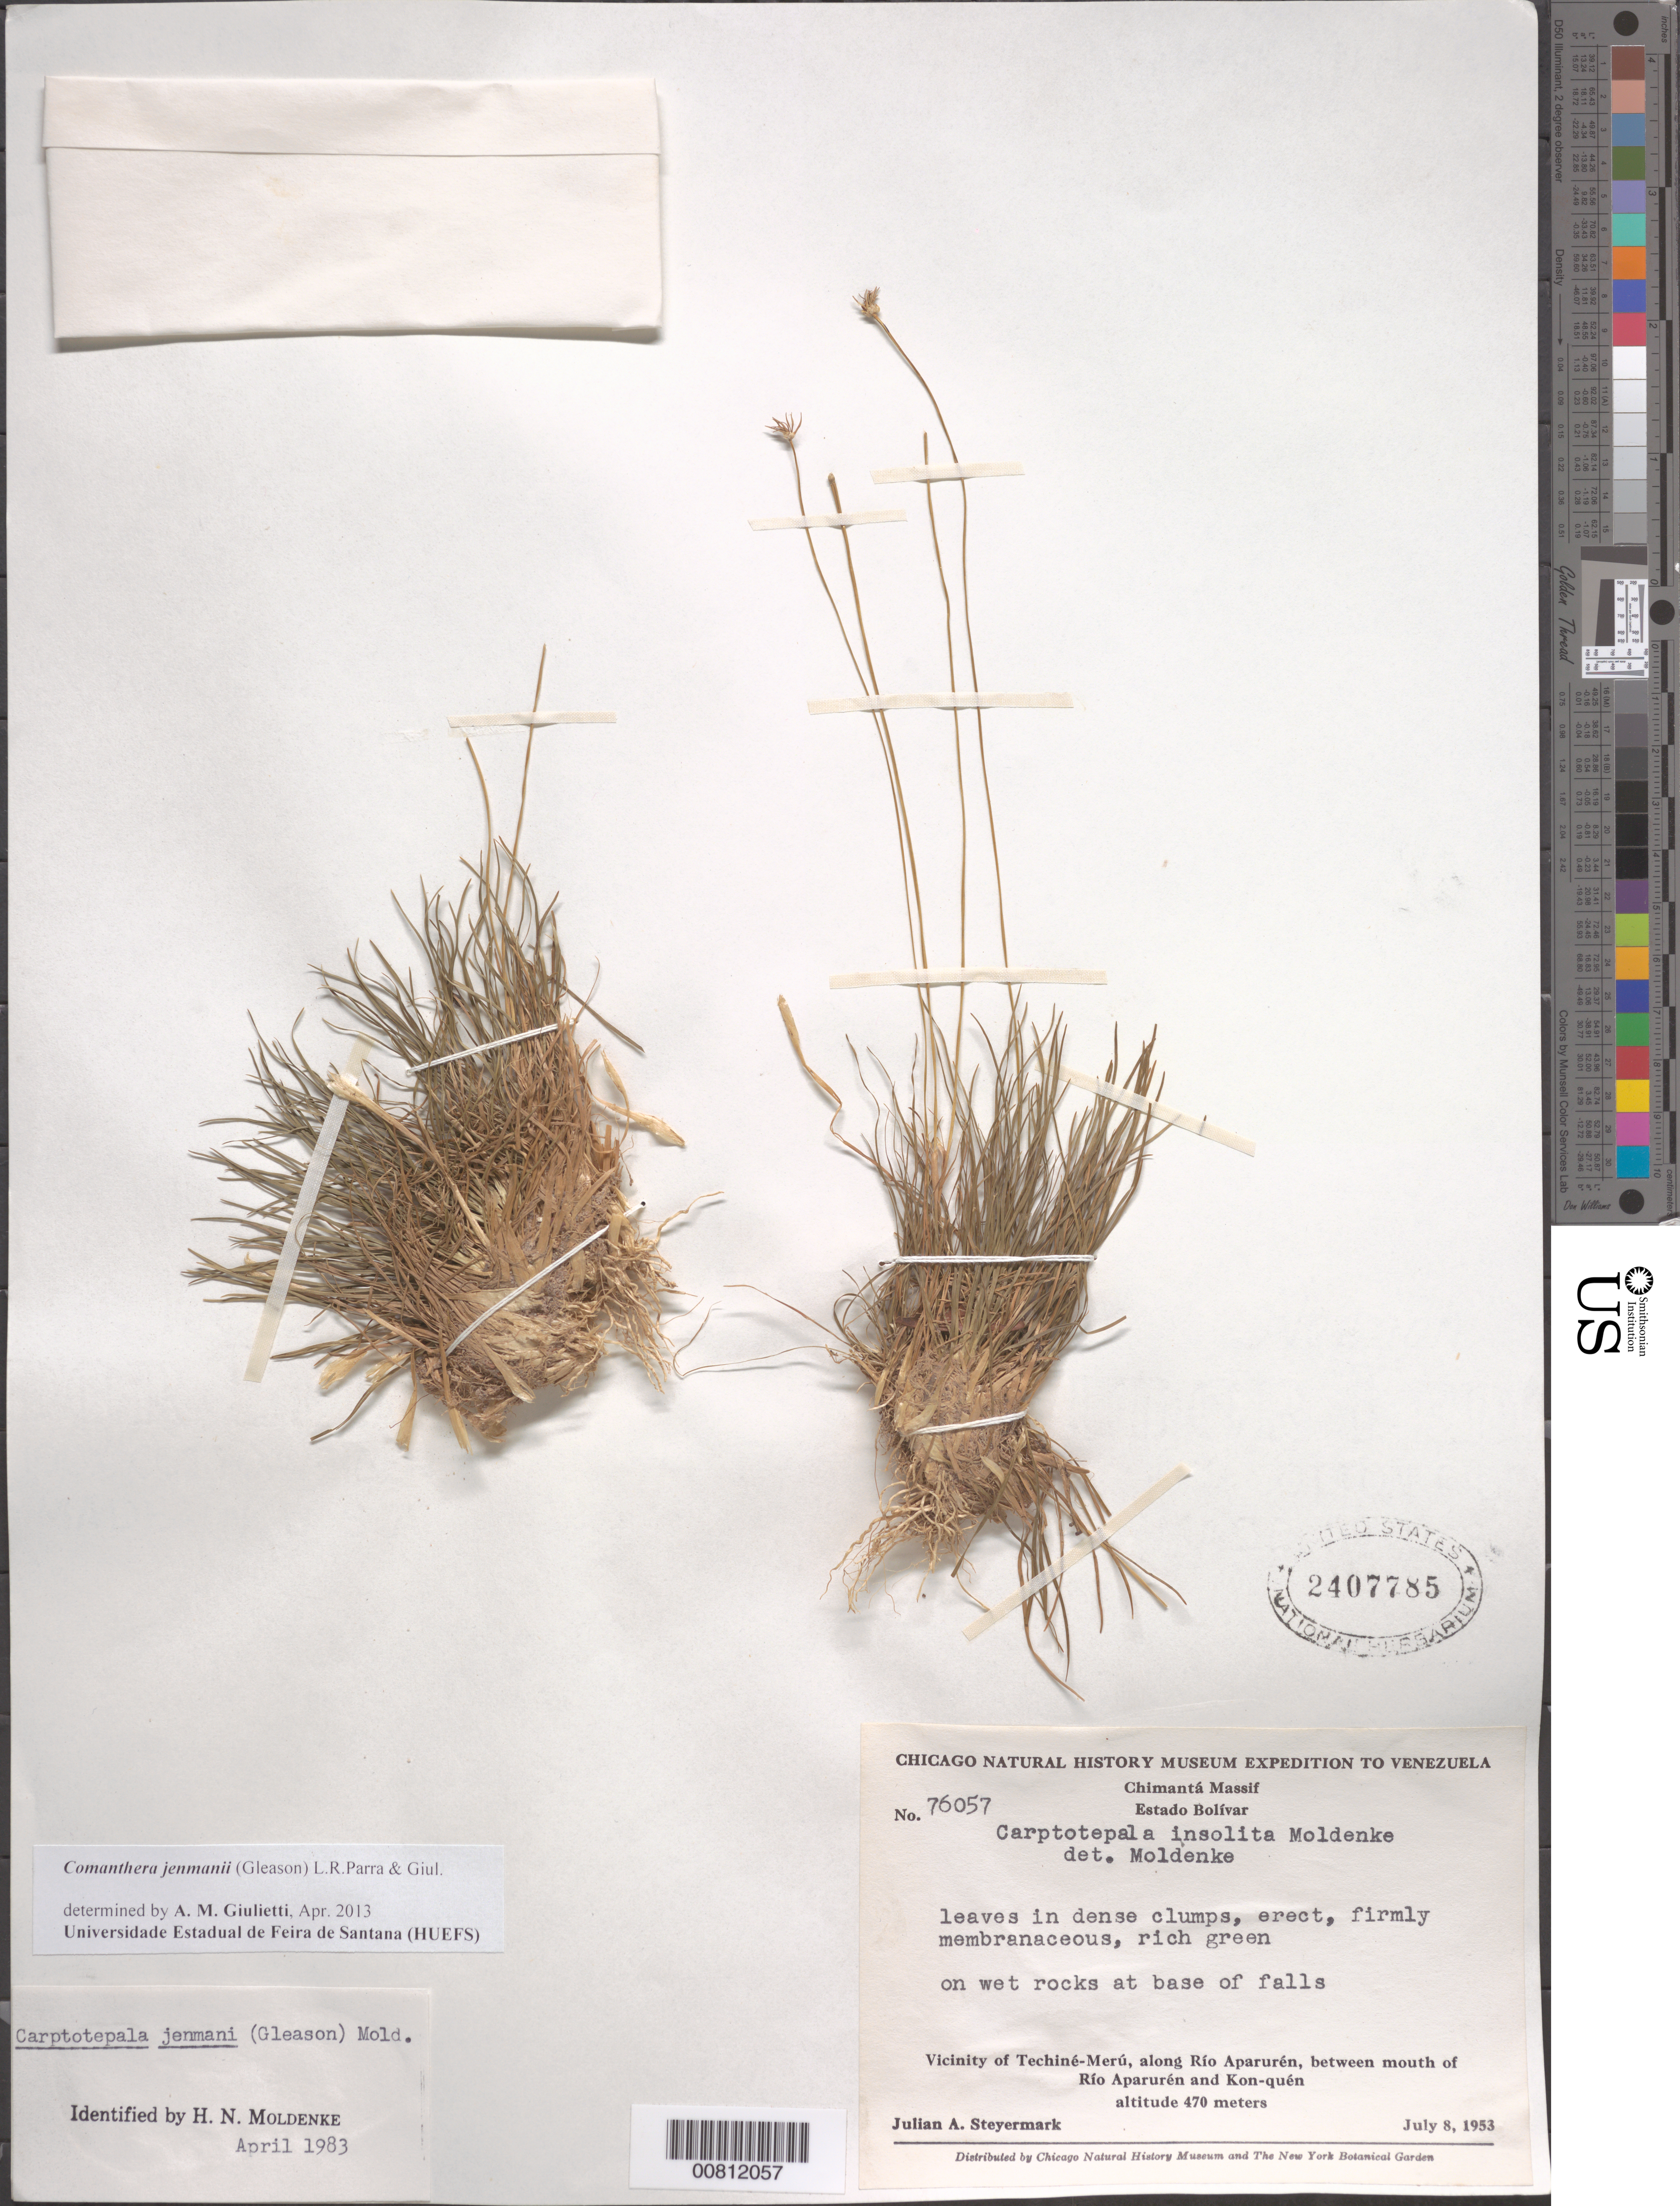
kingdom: Plantae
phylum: Tracheophyta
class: Liliopsida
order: Poales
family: Eriocaulaceae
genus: Comanthera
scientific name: Comanthera jenmanii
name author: (Gleason) L.R. Parra & Giul.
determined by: Giulietti, Ana M.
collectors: J. Steyermark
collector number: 76057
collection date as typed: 8-Jul-53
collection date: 1953-07-08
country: Venezuela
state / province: Bolívar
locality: Chimantá Massif, vicinity of Techiné-Merú, along Río Aparurén, between mouth of Río Aparurén and Kon-quén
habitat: Wet rocks at base of falls; along river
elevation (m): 470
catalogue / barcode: US 2407785